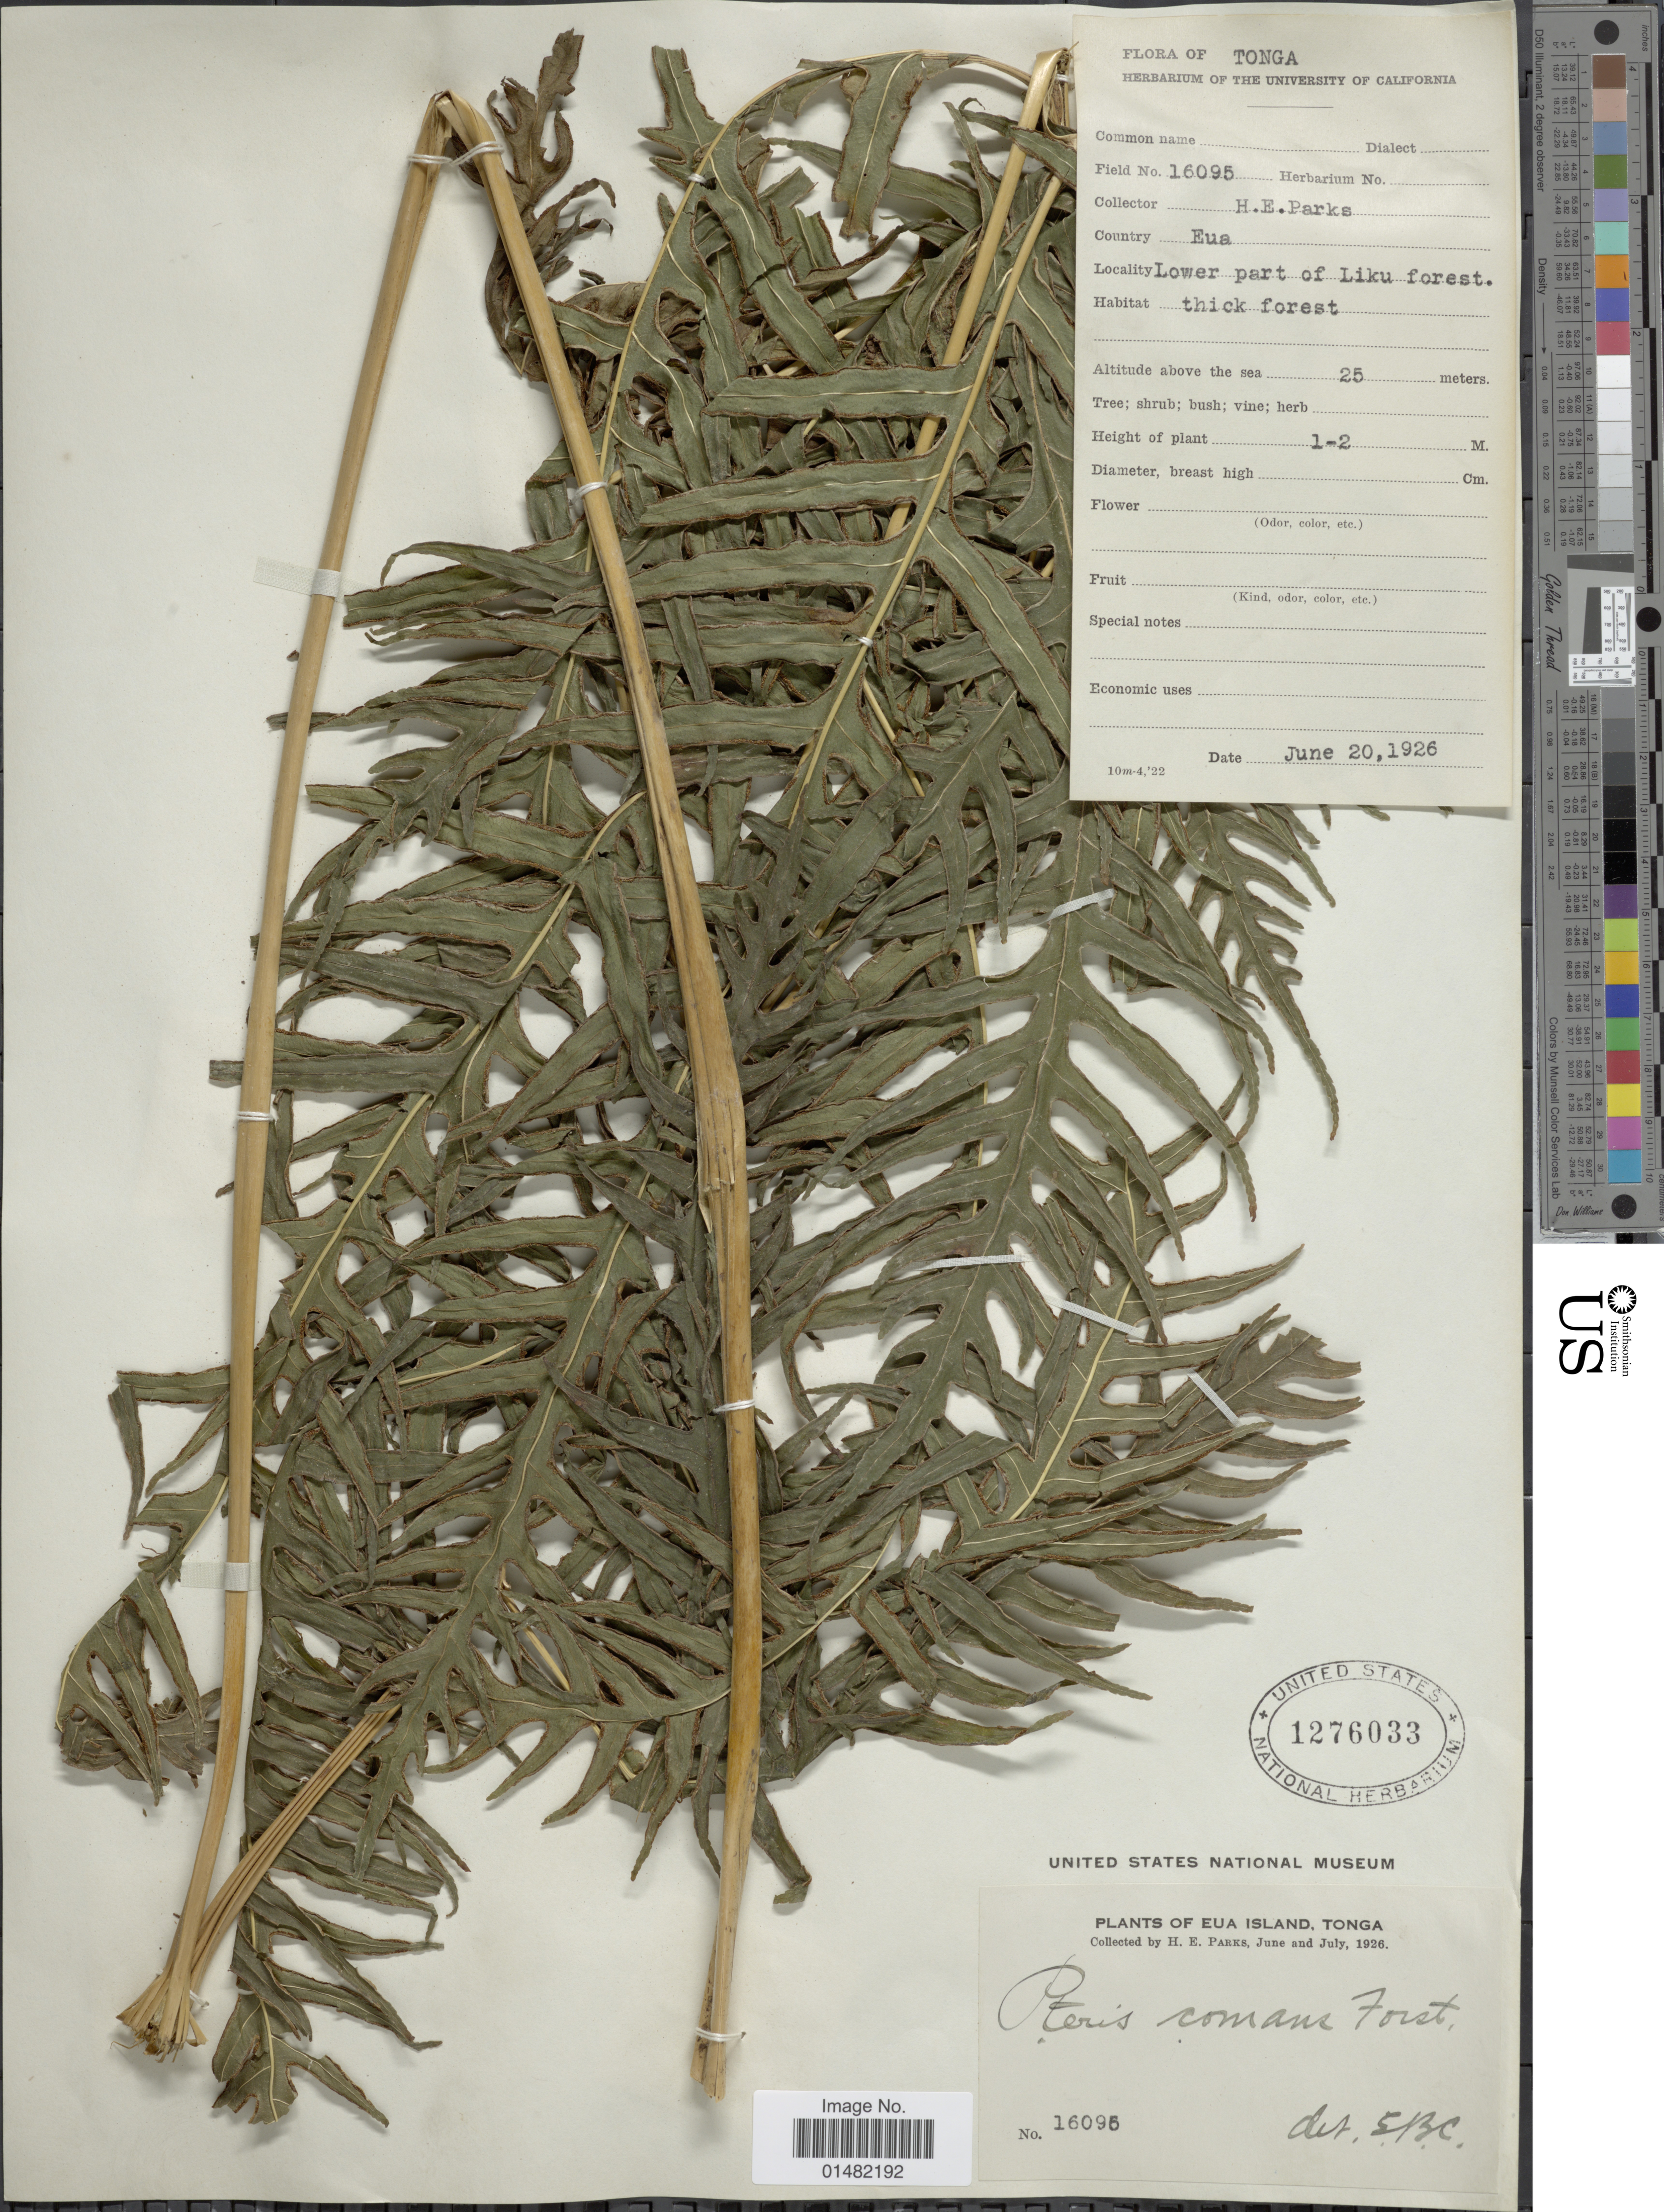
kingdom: Plantae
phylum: Tracheophyta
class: Polypodiopsida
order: Polypodiales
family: Pteridaceae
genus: Pteris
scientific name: Pteris comans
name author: G. Forst.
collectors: H. E. Parks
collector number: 16095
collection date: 1926-06/1926-07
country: Tonga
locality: Eua Island, Lower part of Liku forest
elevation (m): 25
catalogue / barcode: US 1276033